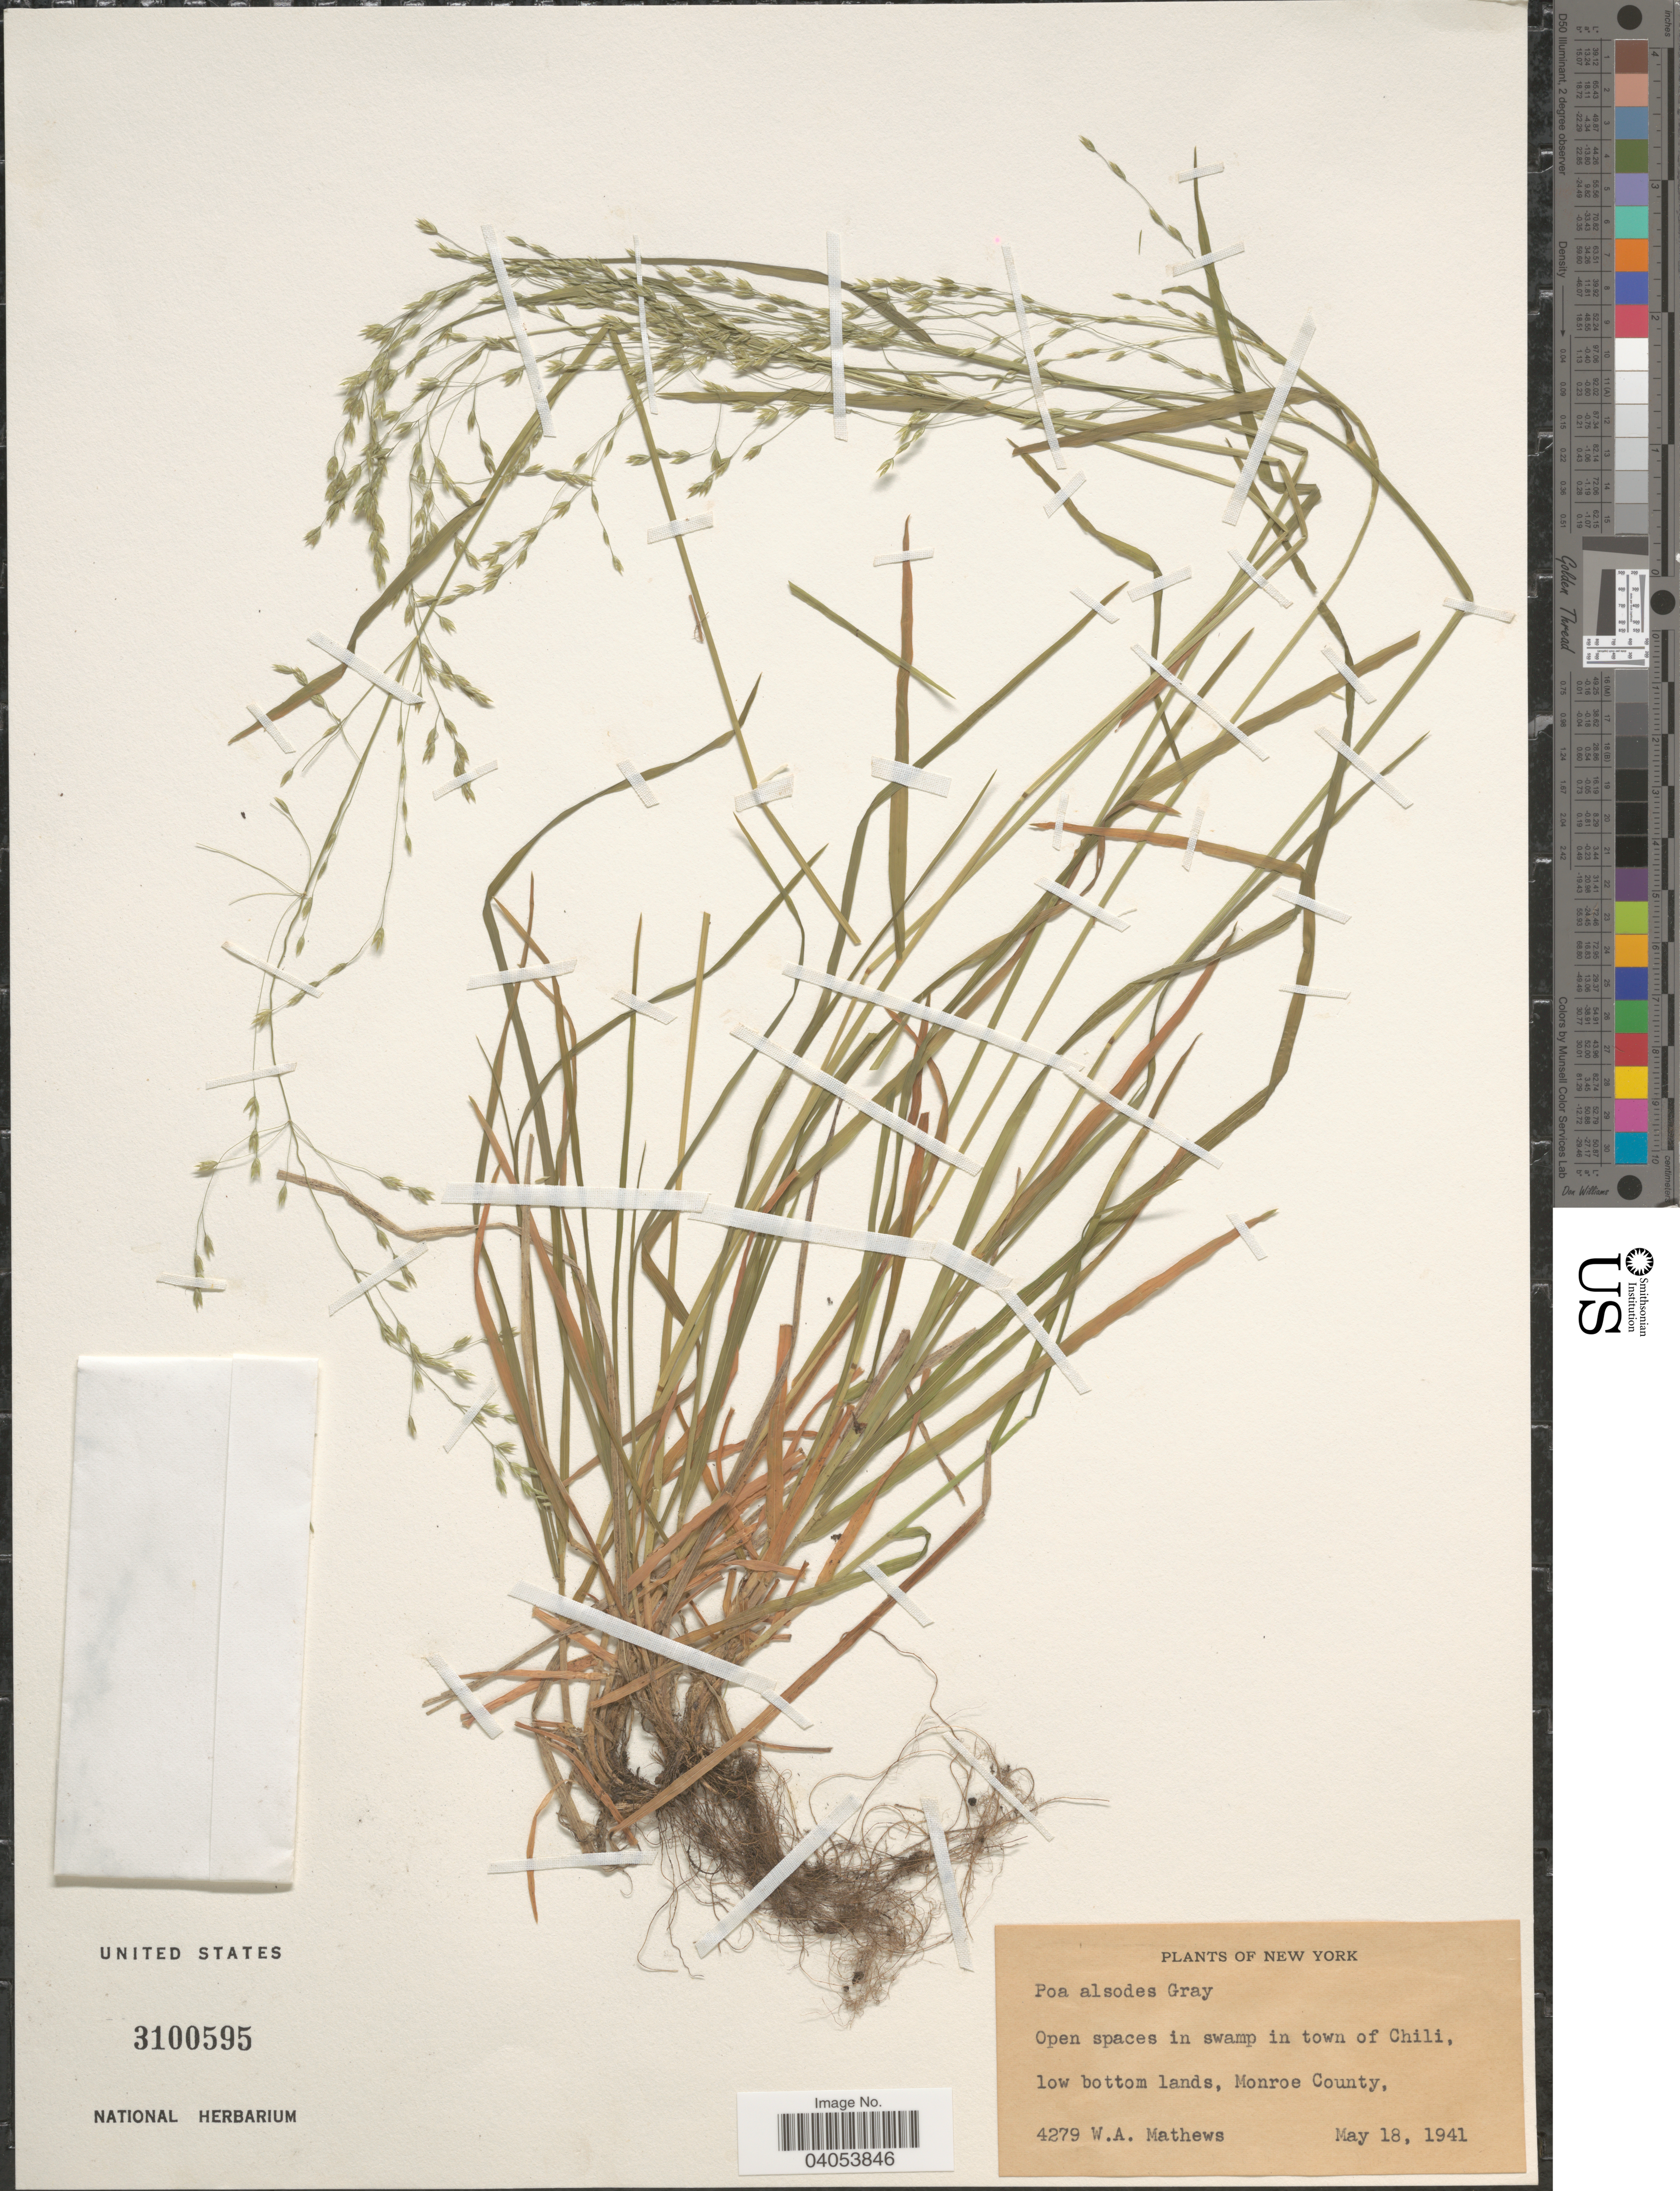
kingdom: Plantae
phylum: Tracheophyta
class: Liliopsida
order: Poales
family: Poaceae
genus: Poa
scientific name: Poa alsodes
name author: A. Gray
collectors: W. Mathews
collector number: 4279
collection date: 1941-05-18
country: United States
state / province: New York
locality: In town of Chili, low bottom lands, Monroe County.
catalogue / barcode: US 3100595